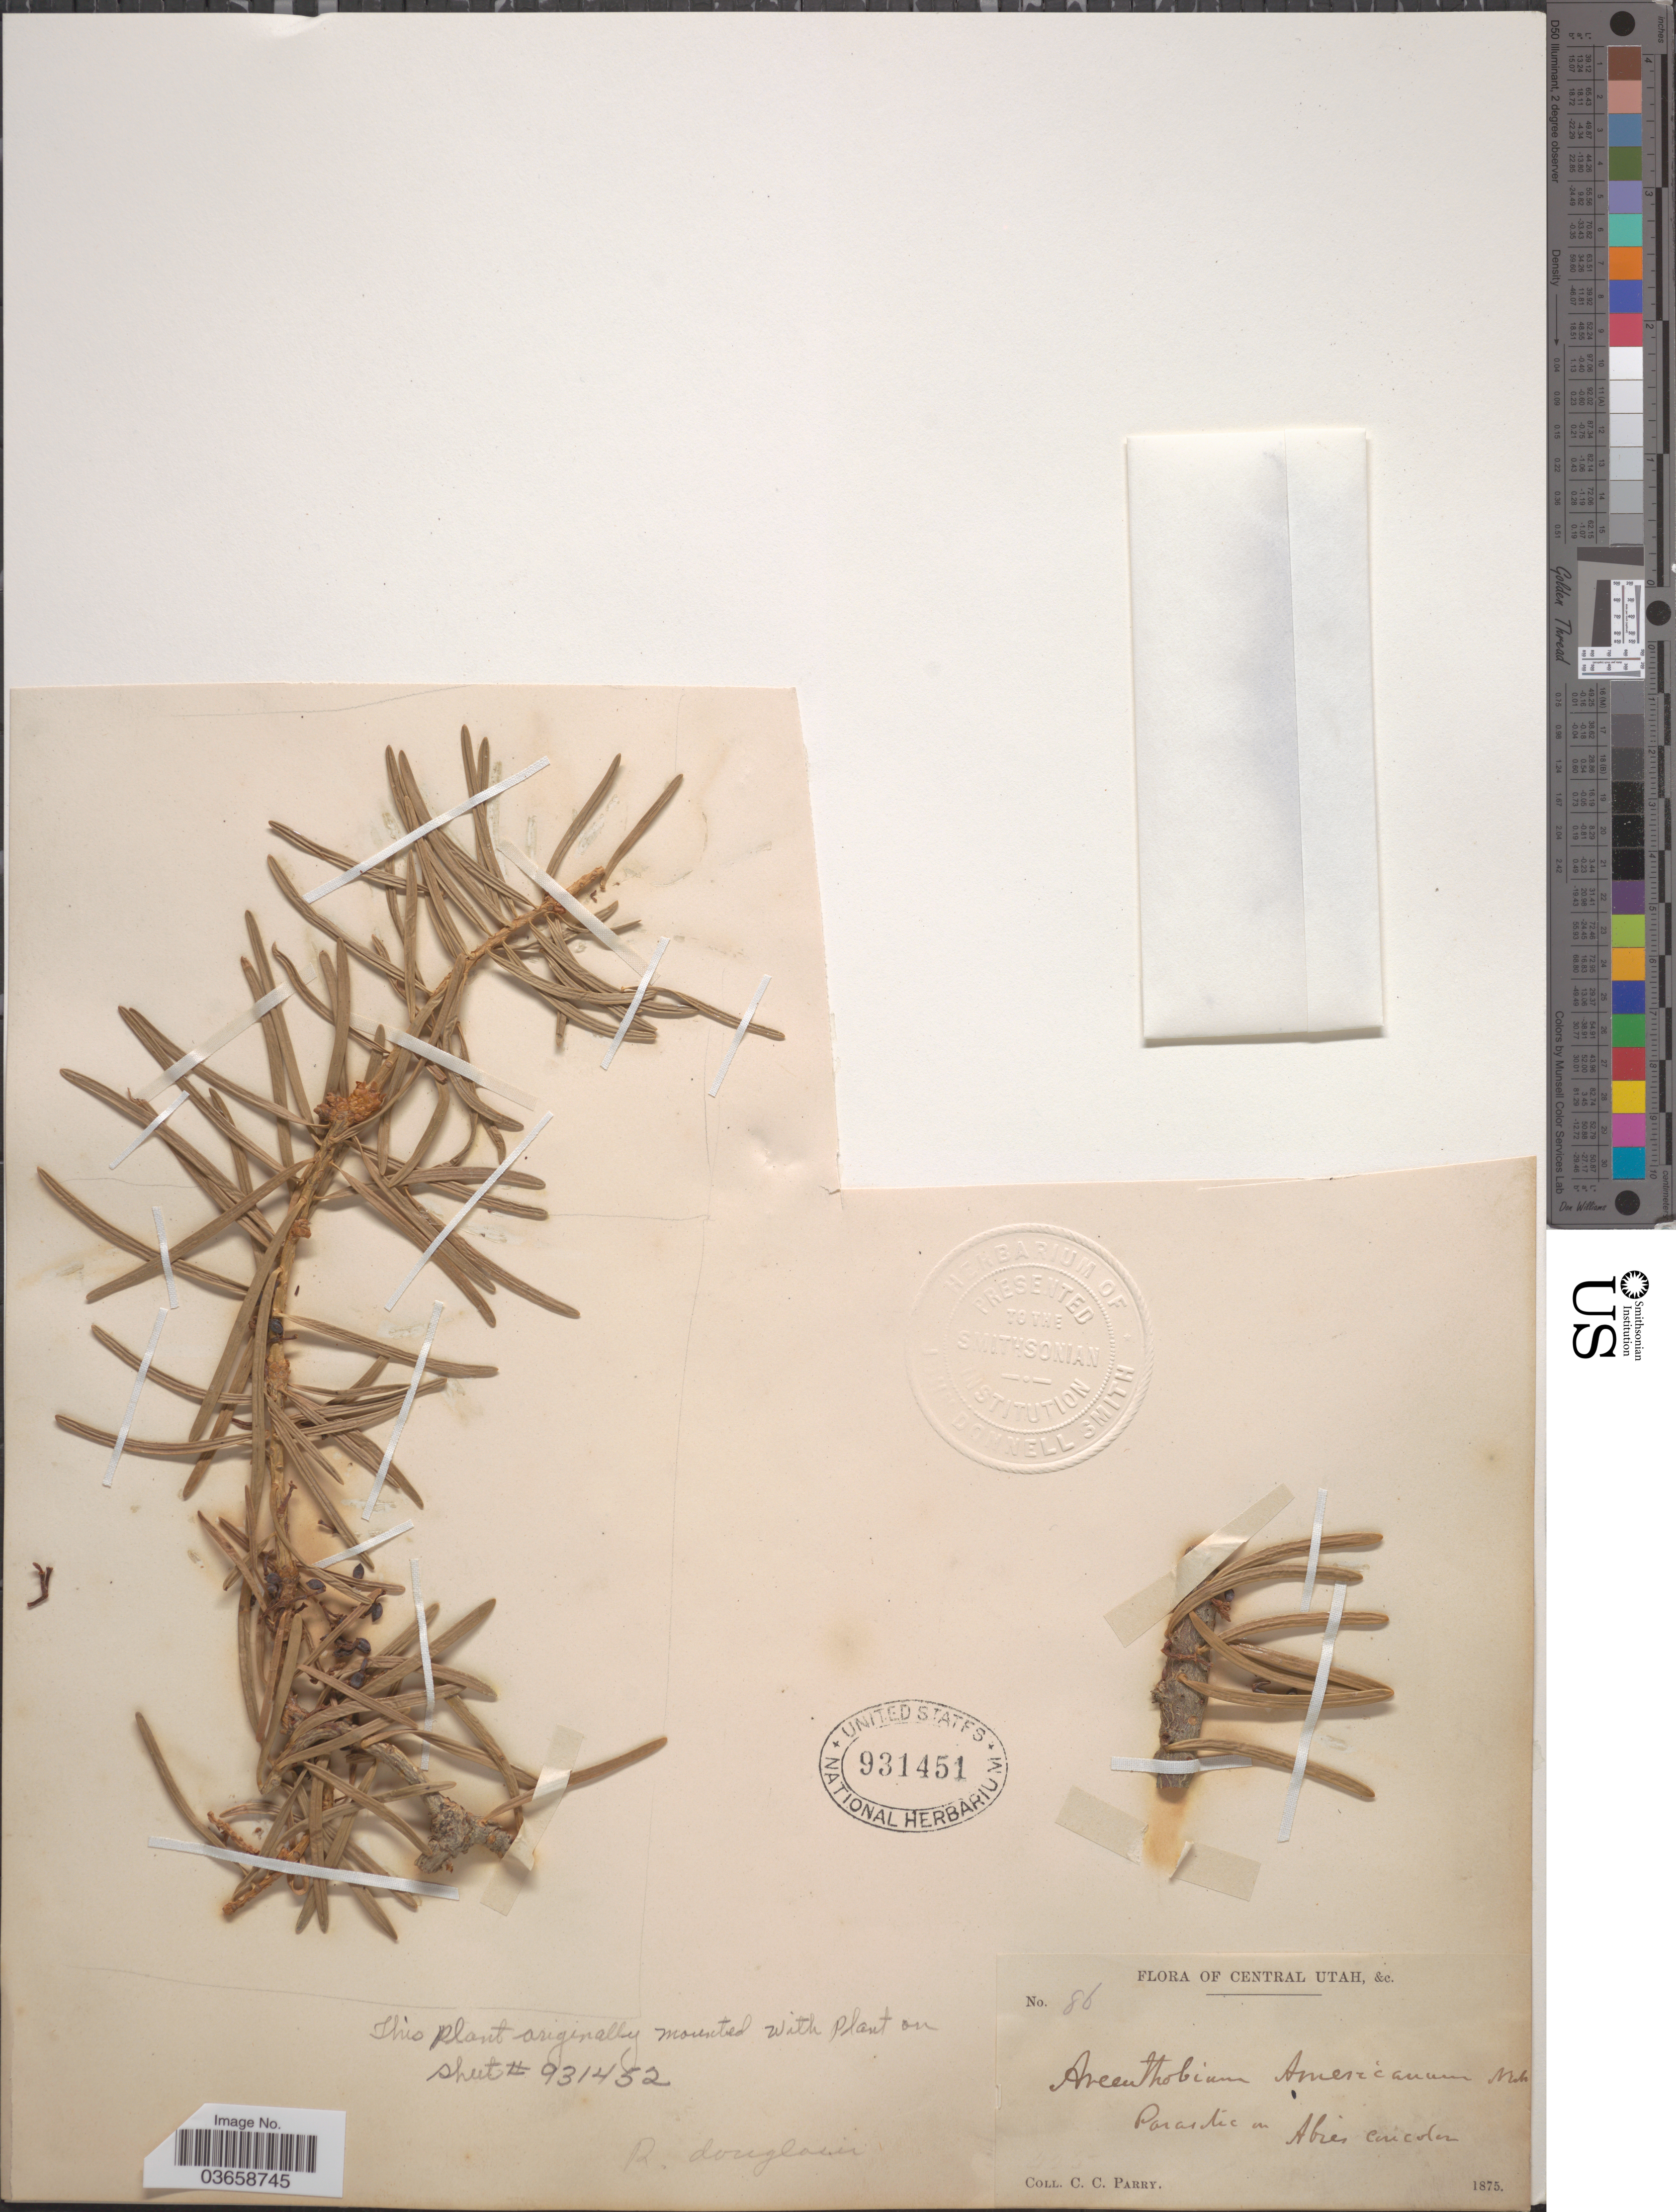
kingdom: Plantae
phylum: Tracheophyta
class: Magnoliopsida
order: Santalales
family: Viscaceae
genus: Arceuthobium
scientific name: Arceuthobium americanum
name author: Nutt. ex A. Gray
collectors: C. C. Parry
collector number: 86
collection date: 1875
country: United States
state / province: Utah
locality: Central Utah, &c.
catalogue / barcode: US 931451